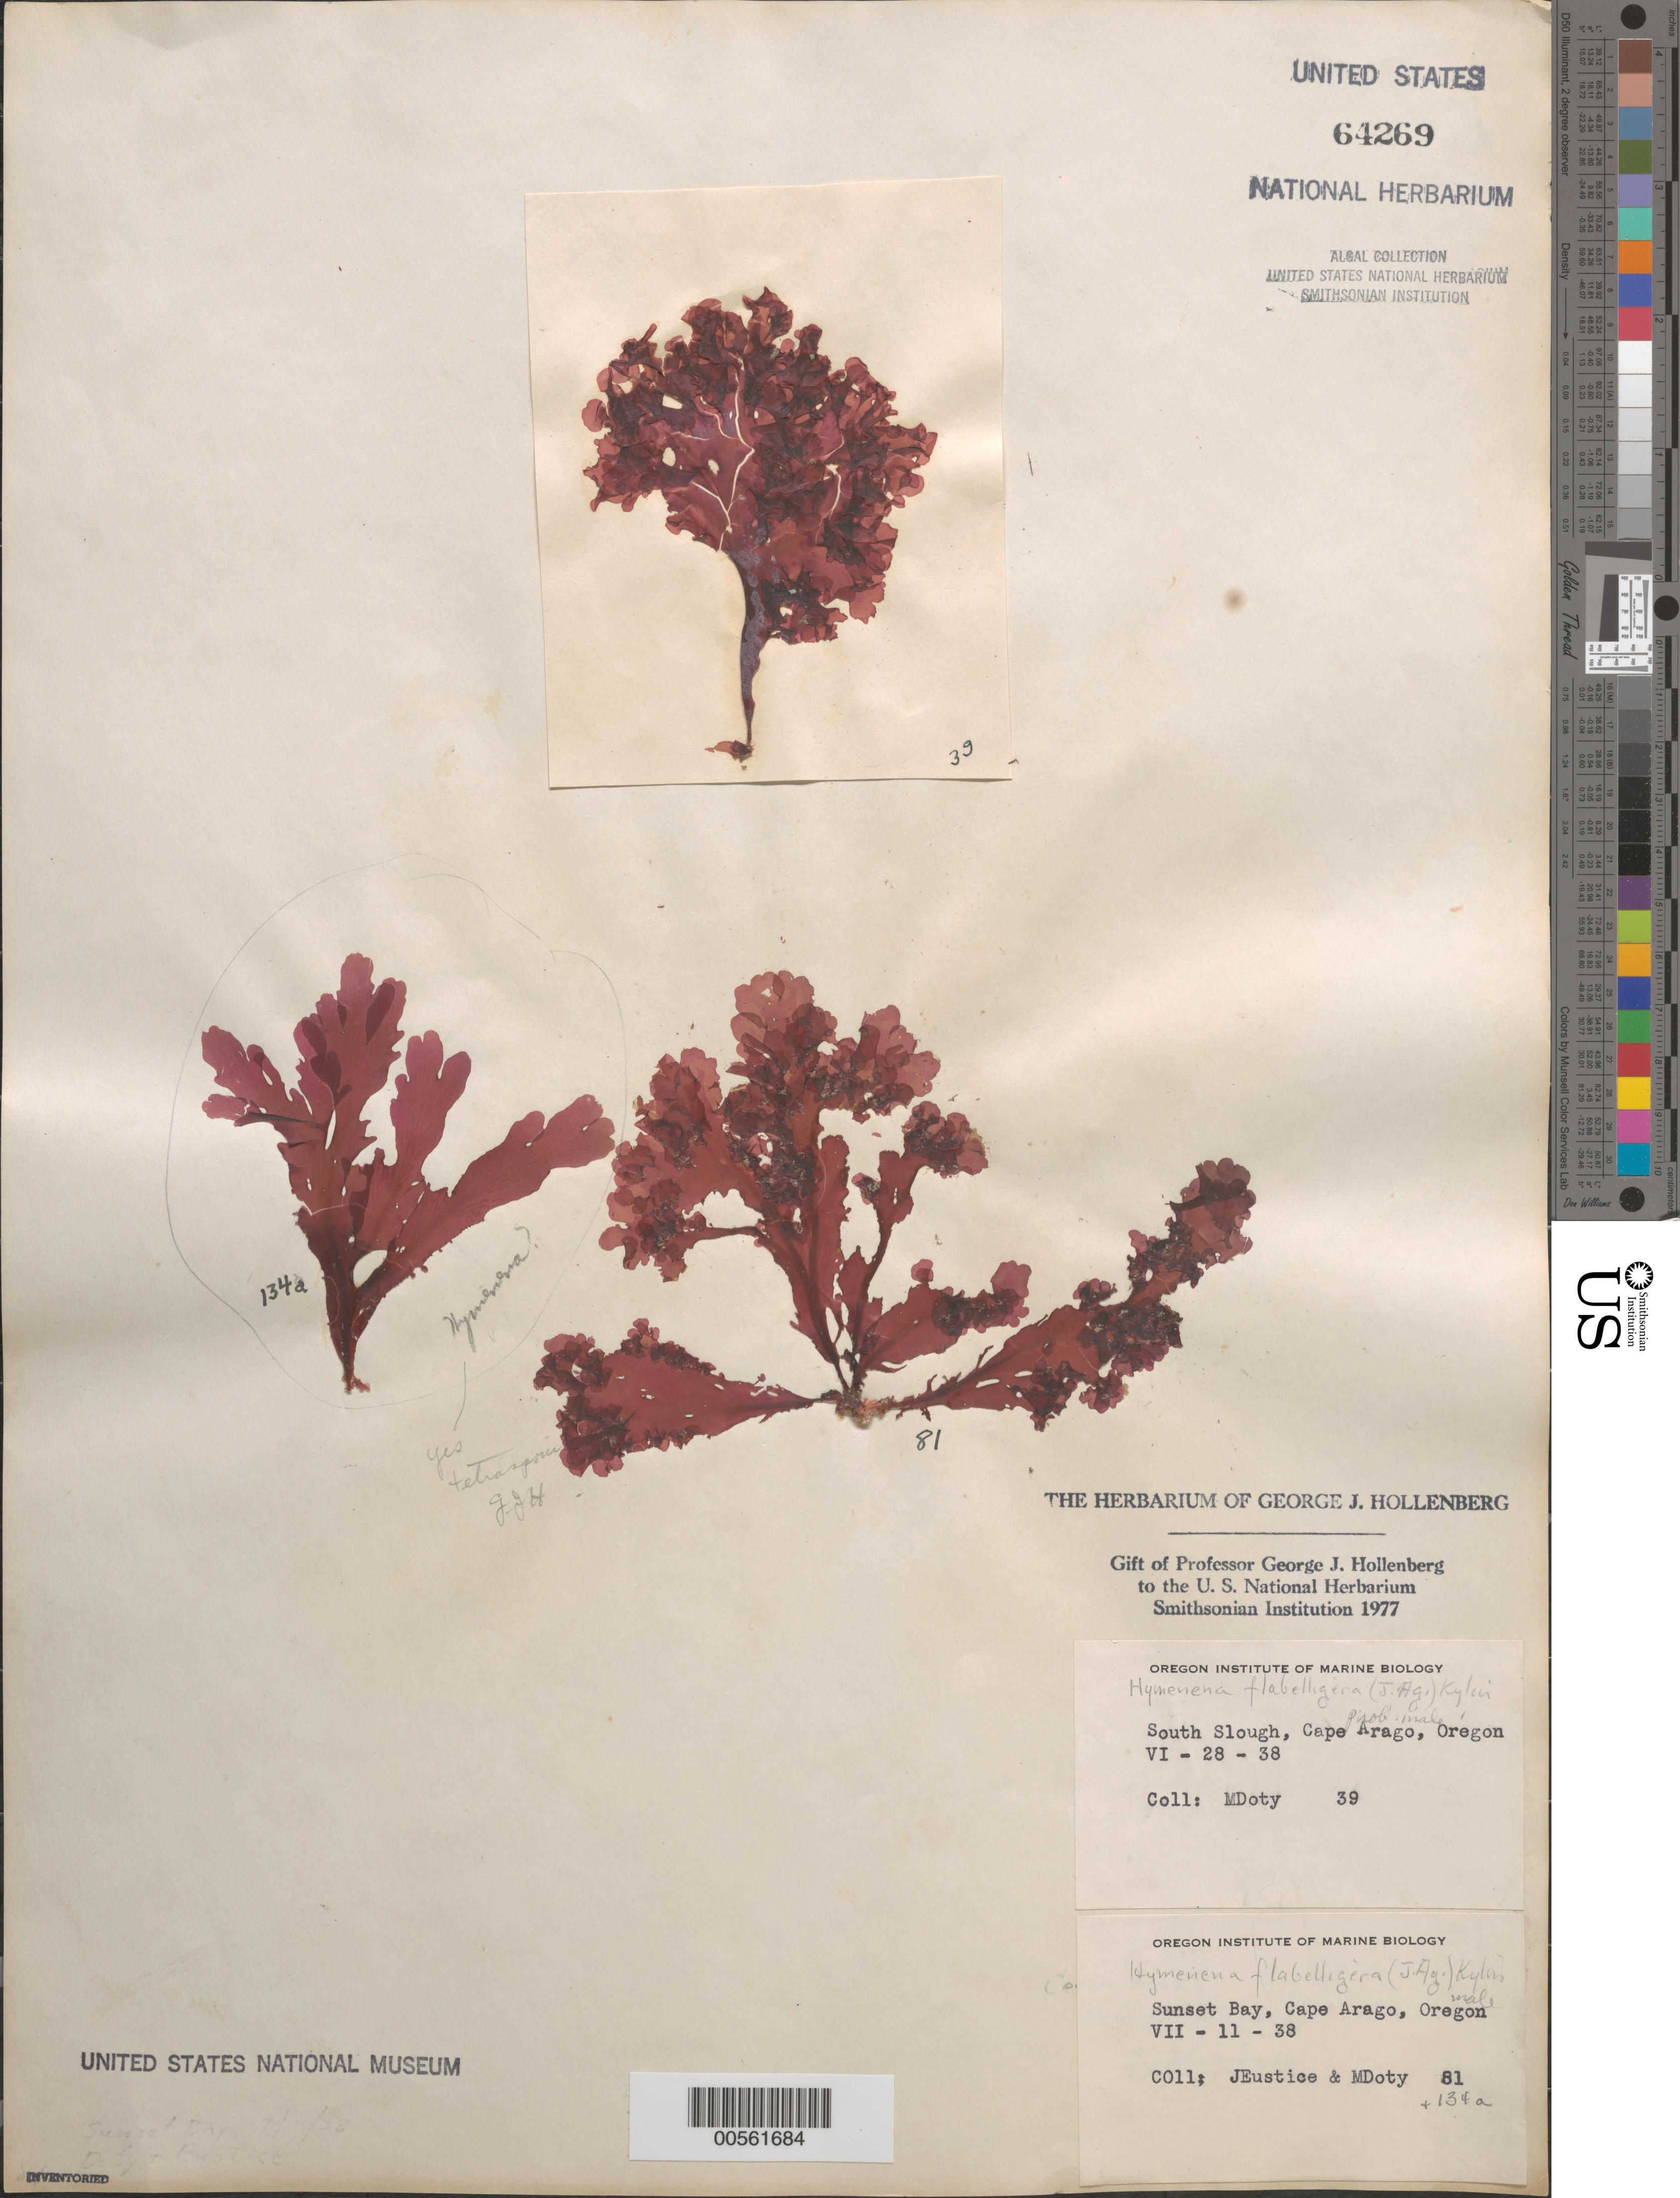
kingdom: Plantae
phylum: Rhodophyta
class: Florideophyceae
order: Ceramiales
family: Delesseriaceae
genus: Hymenena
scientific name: Hymenena flabelligera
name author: (J. Agardh) Kylin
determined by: Hollenberg, George J.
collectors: J. Eustice & M. S. Doty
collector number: MSD 39 & MSD 80 & MSD 134A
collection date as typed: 28 Jun 1938 AND 11 Jul 1938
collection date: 1938-06-28,1938-07-11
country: United States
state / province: Oregon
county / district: Coos County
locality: Sunset Slough and Sunset Bay, Cape Arago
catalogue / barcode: US 64269